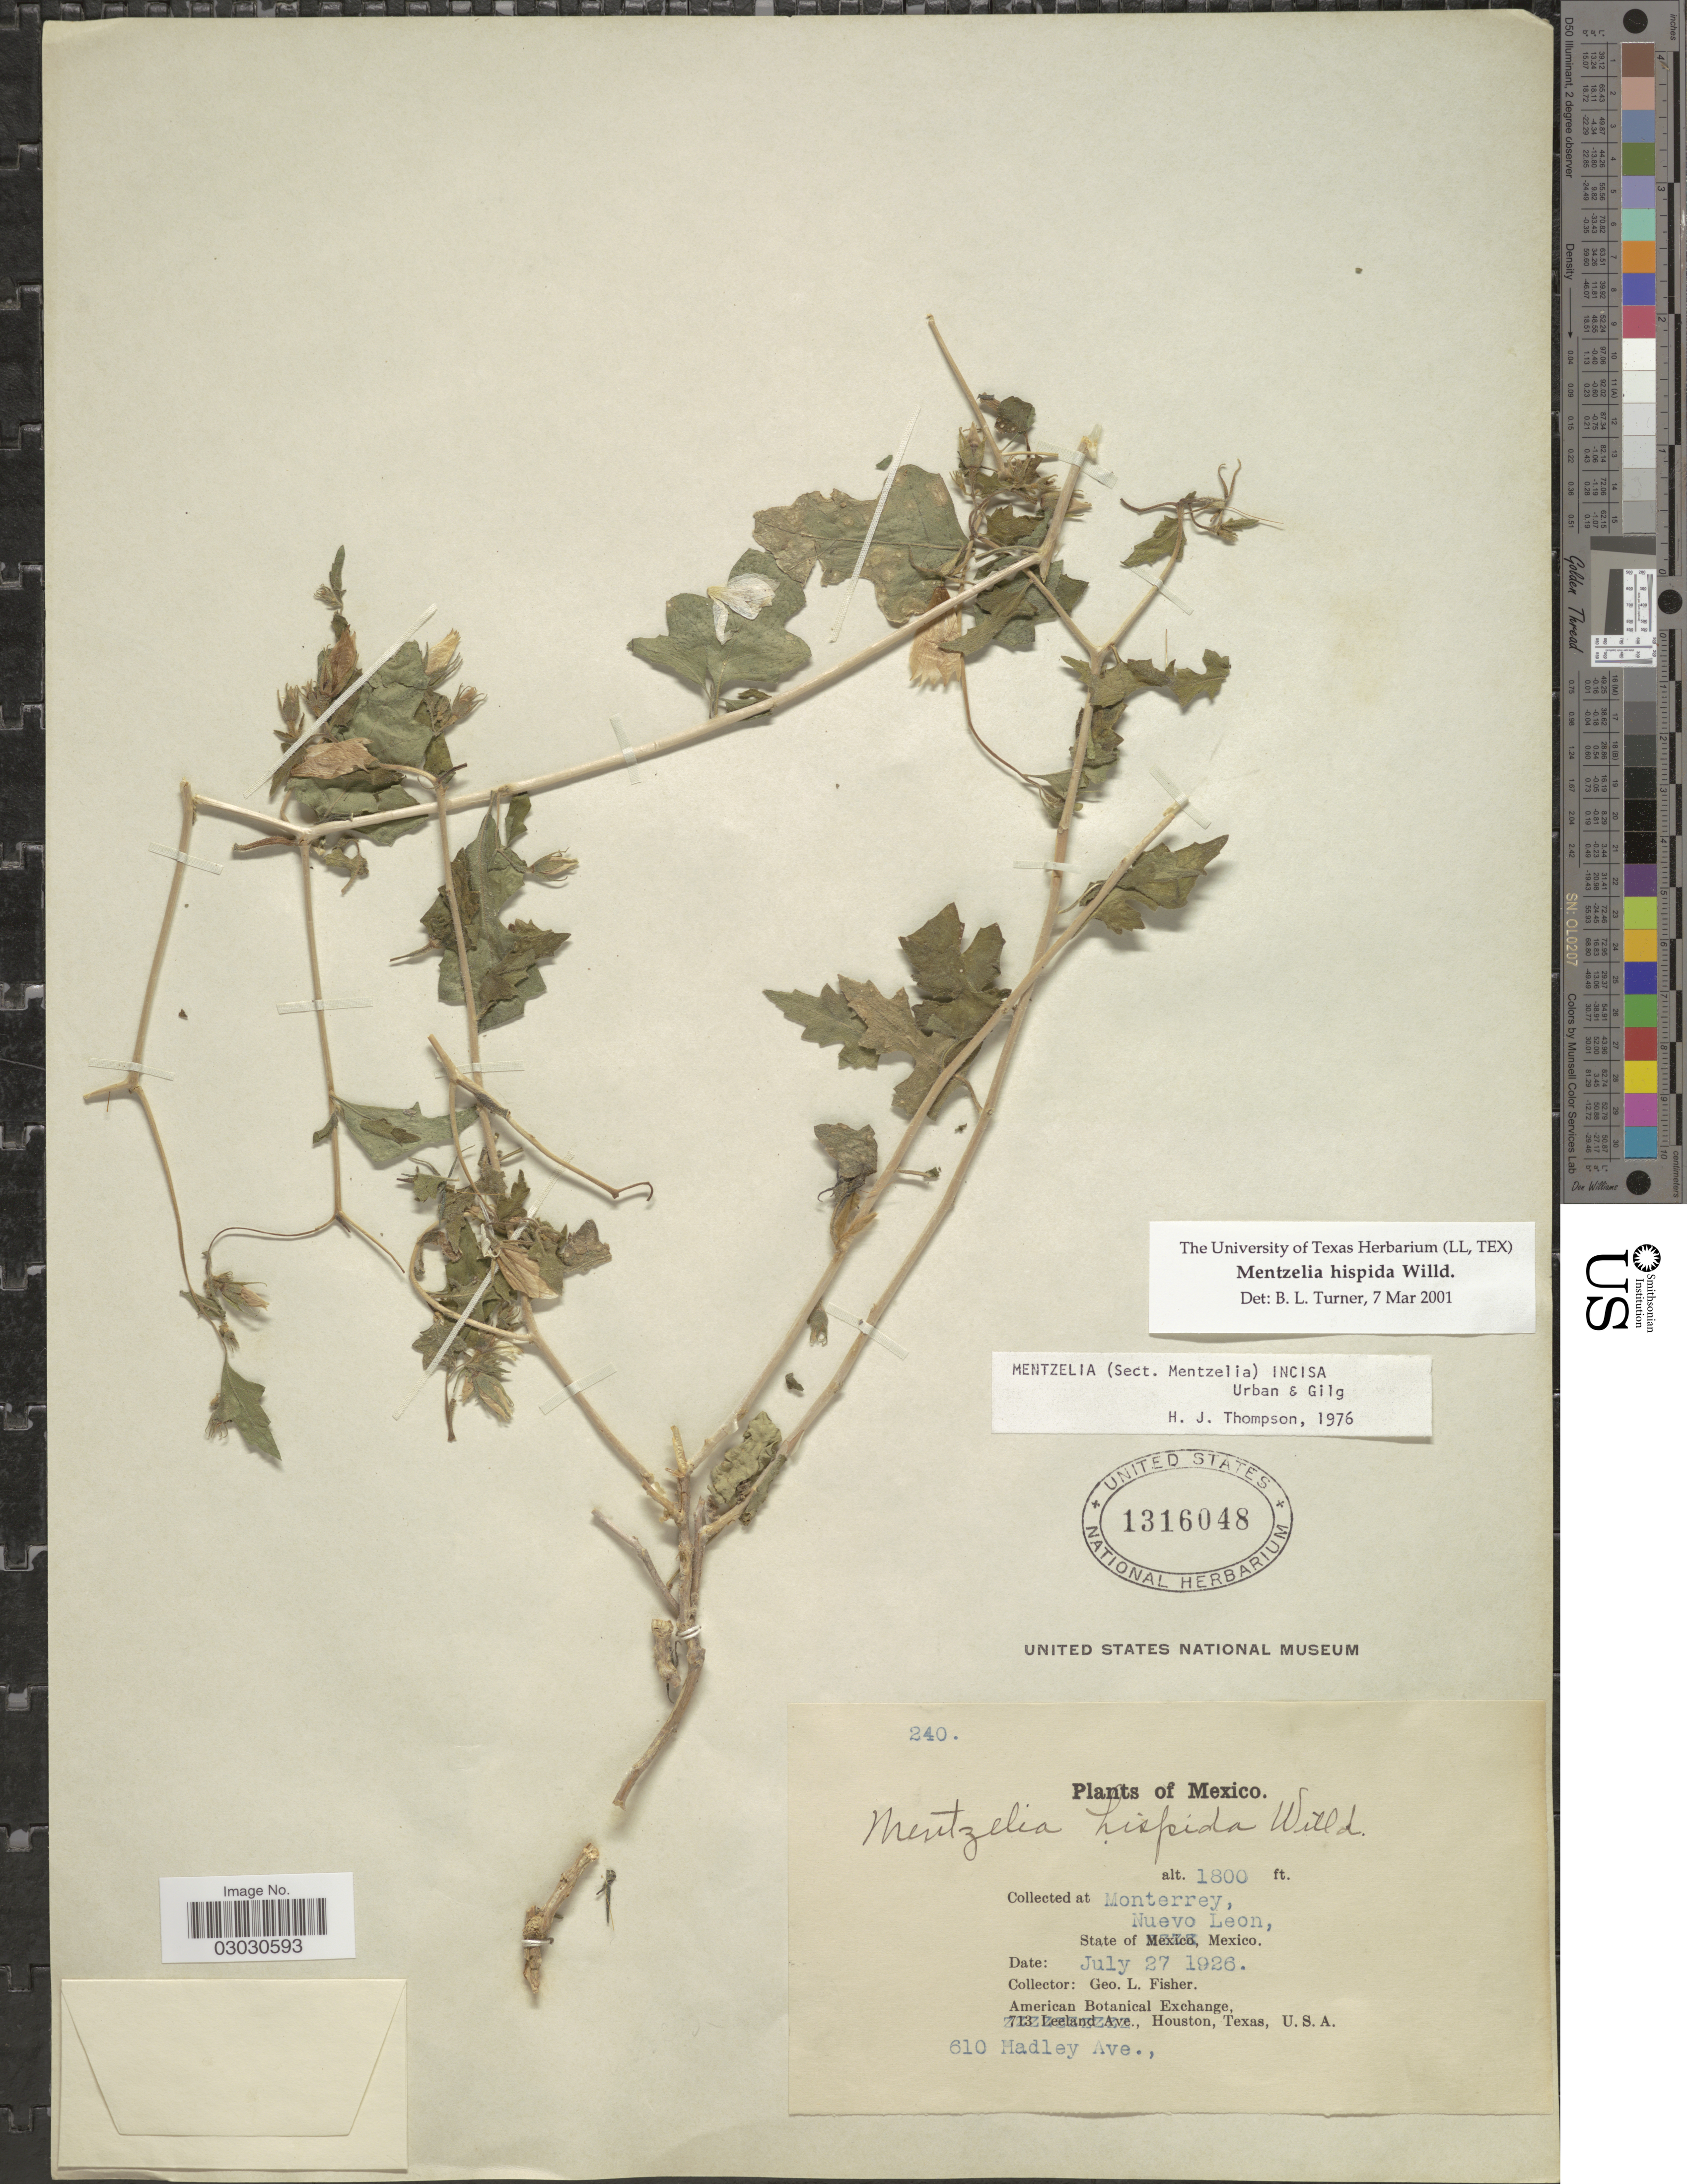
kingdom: Plantae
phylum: Tracheophyta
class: Magnoliopsida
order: Cornales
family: Loasaceae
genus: Mentzelia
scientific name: Mentzelia hispida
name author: Willd.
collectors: G. L. Fisher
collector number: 240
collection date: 1926-07-27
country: Mexico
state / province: México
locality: Monterrey, State of Nuevo Leon.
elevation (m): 549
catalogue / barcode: US 1316048